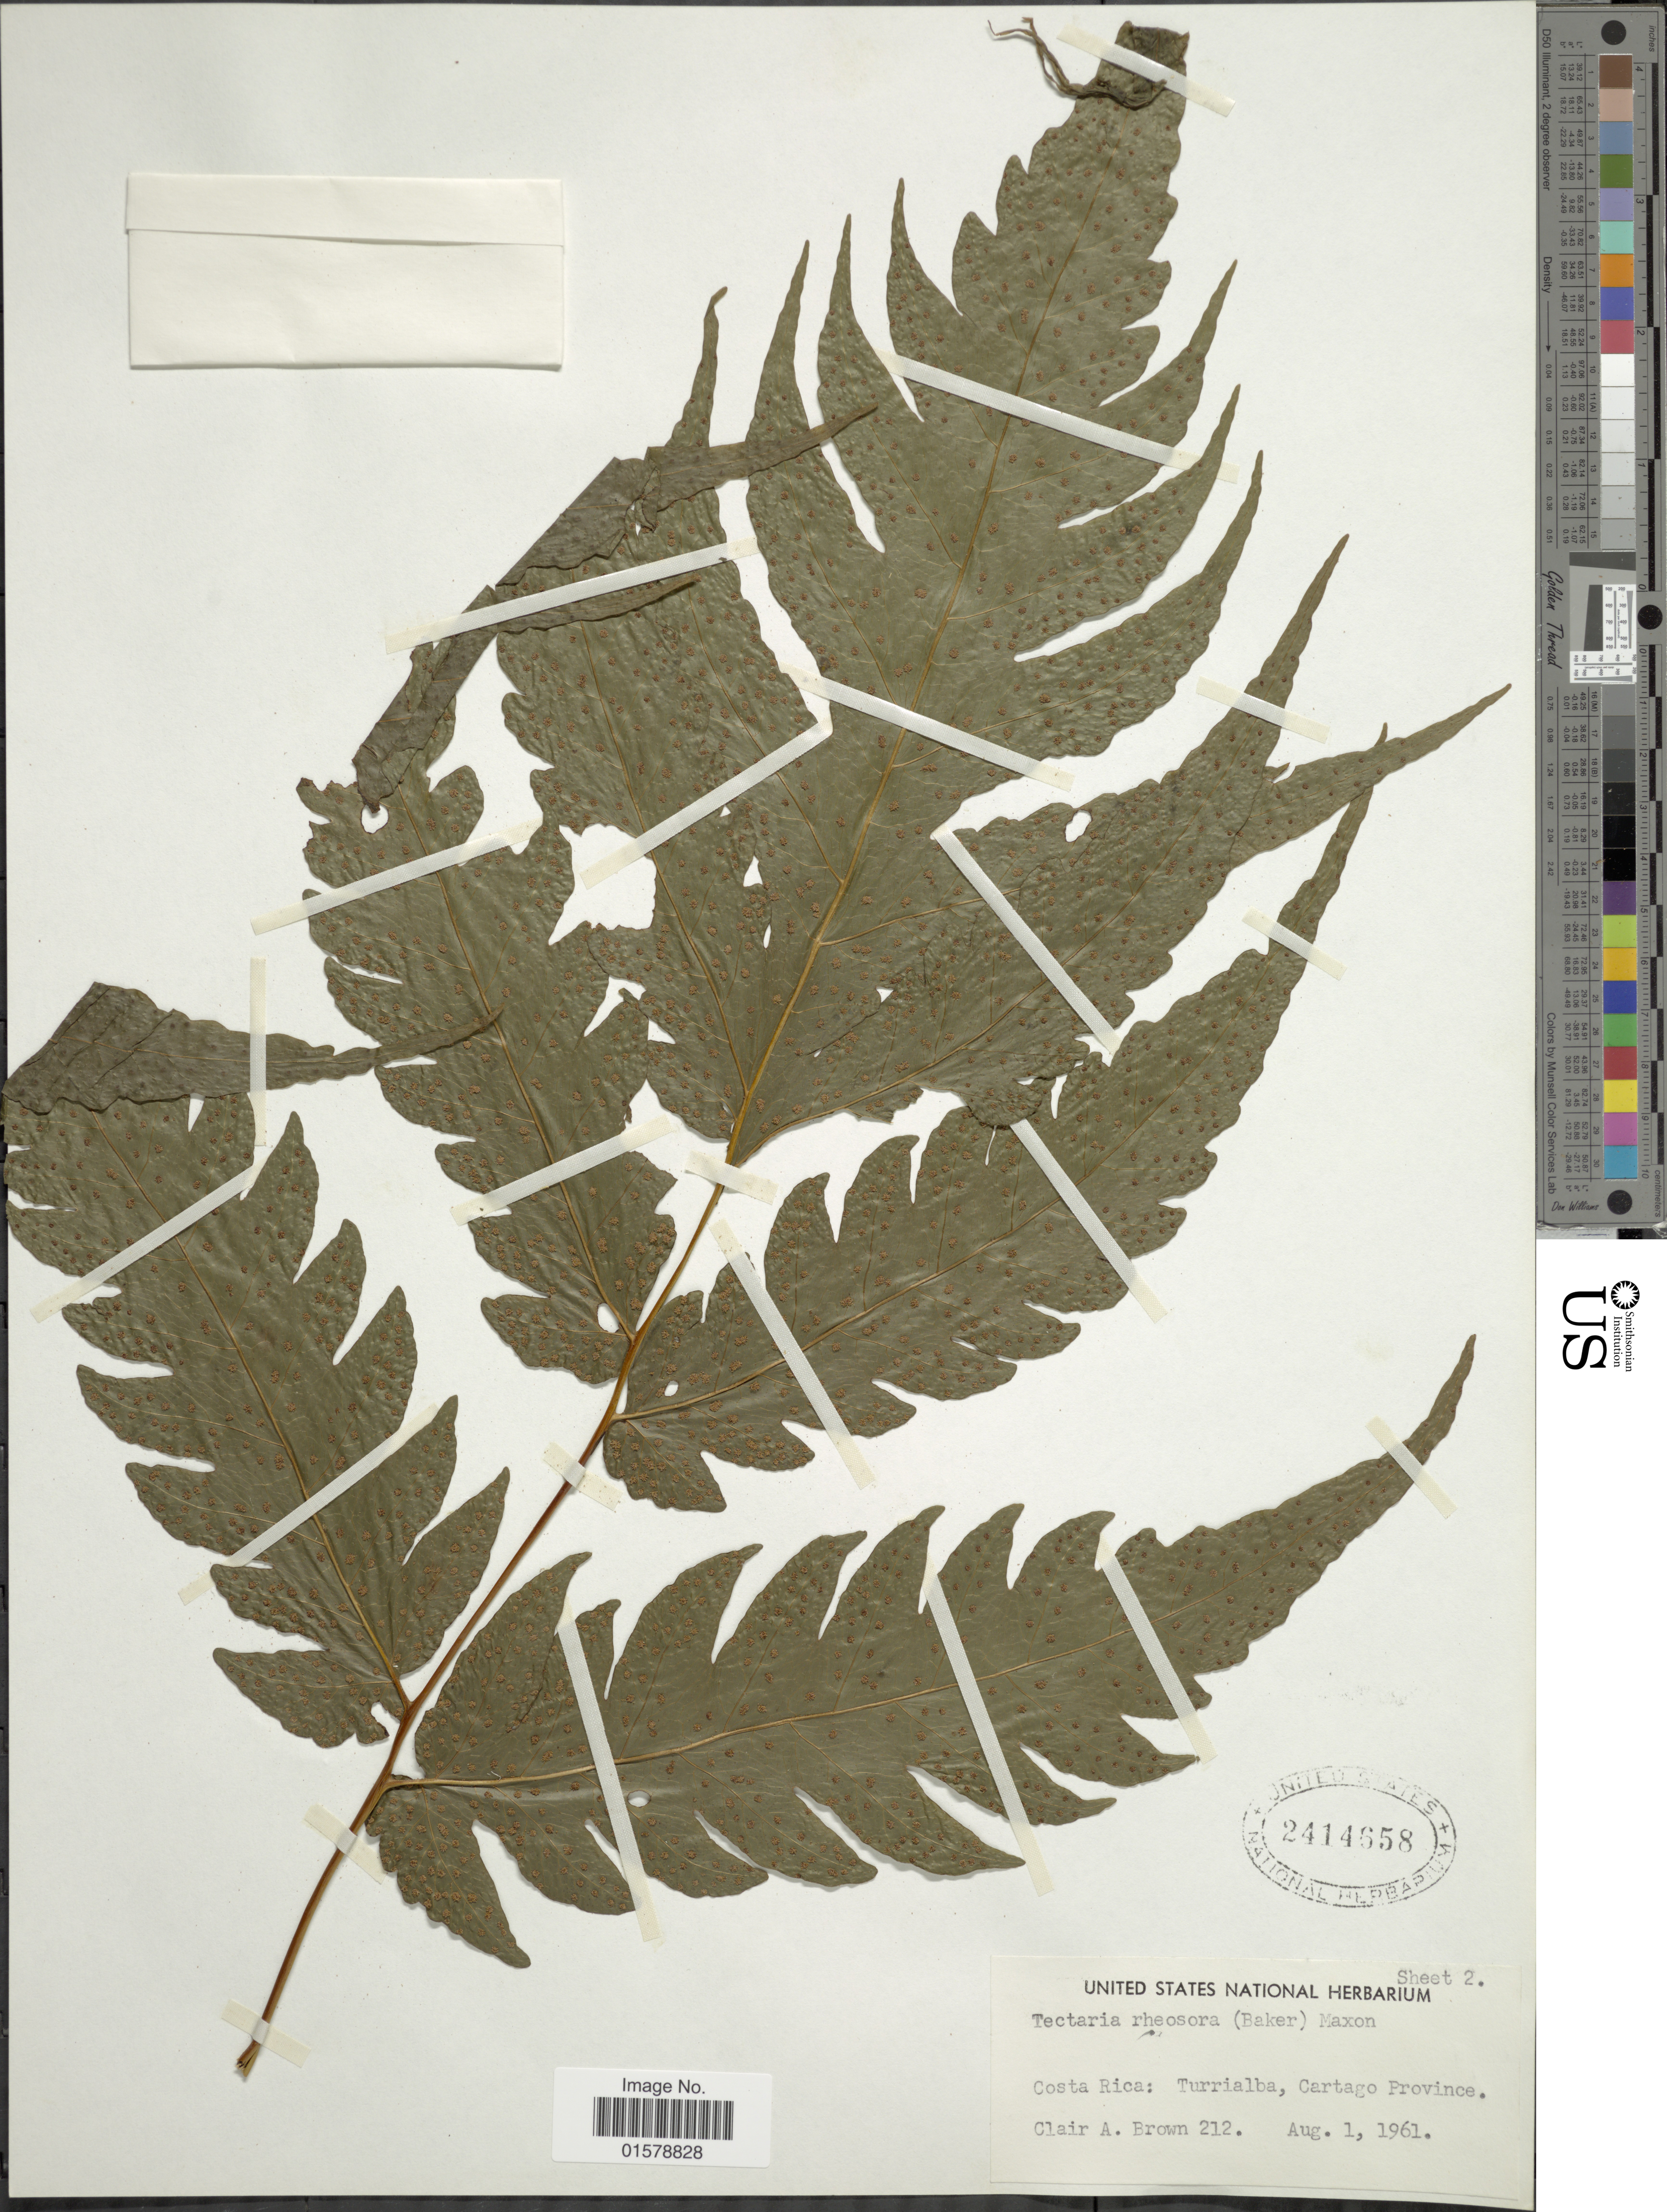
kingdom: Plantae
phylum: Tracheophyta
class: Polypodiopsida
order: Polypodiales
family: Tectariaceae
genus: Tectaria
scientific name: Tectaria rivalis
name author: (Mett. ex Kuhn) C. Chr.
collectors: C. A. Brown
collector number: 212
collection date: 1961-08-01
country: Costa Rica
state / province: Cartago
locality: Turrialba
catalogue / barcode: US 2414658